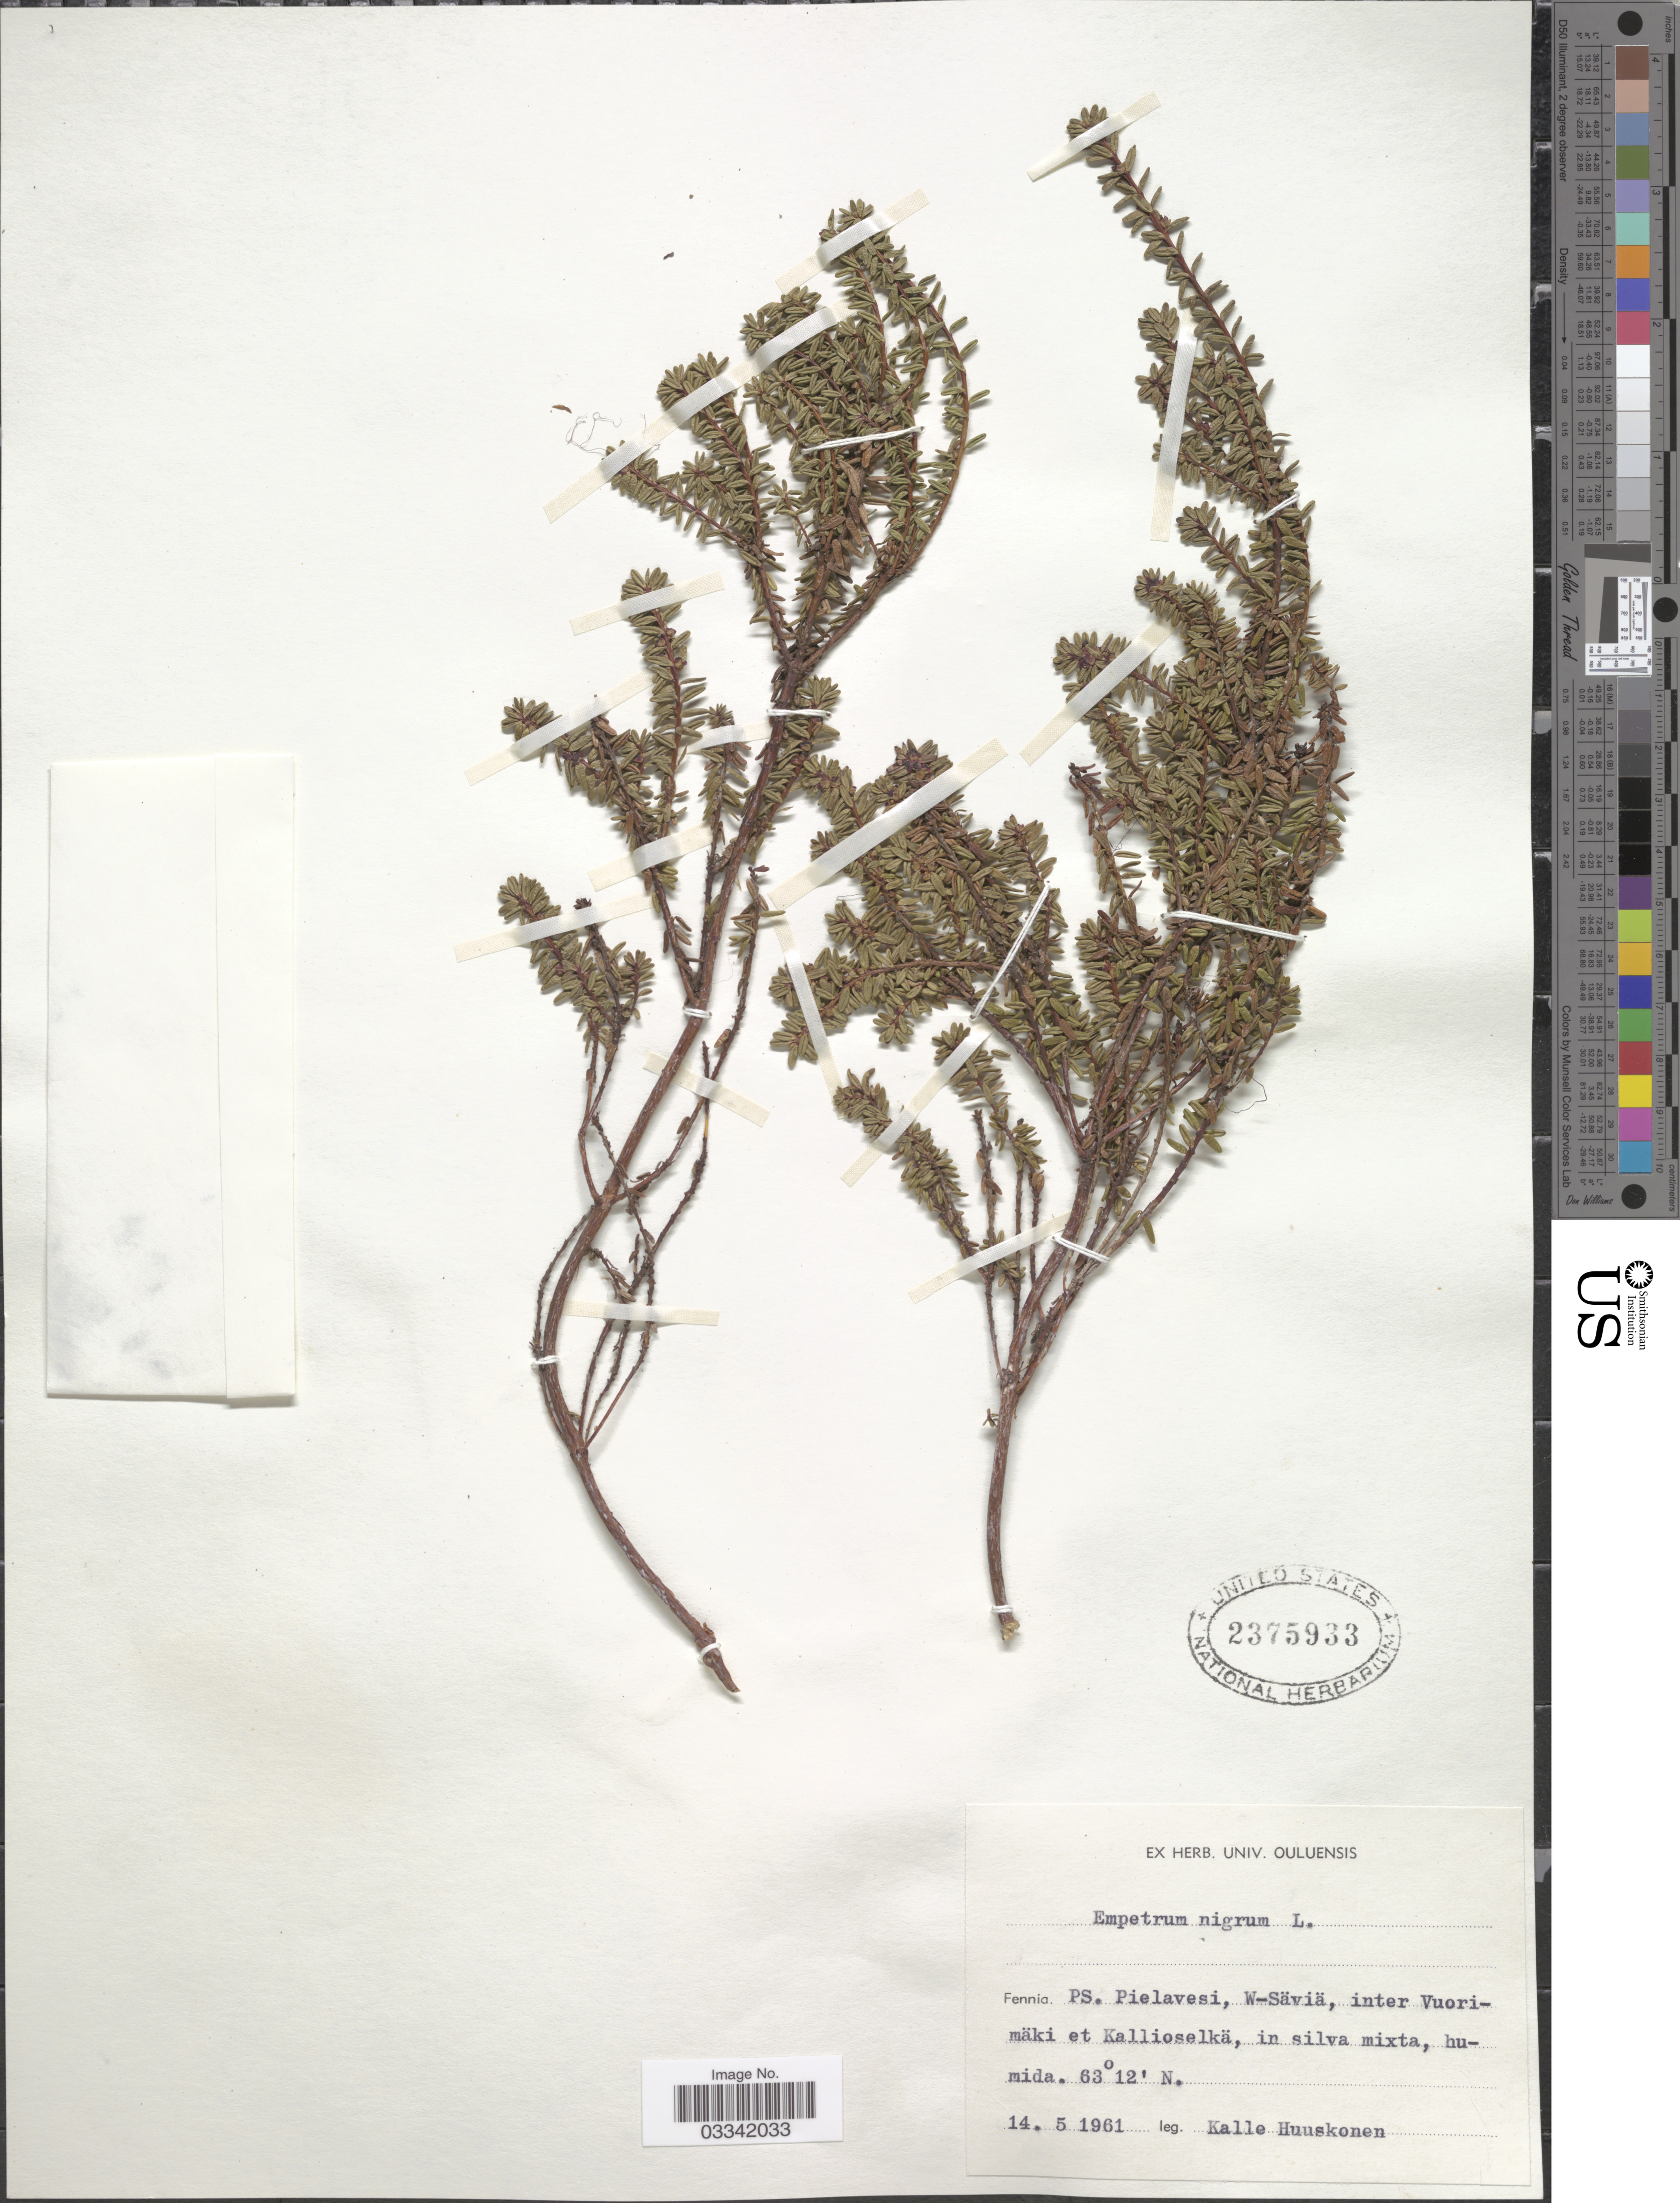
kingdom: Plantae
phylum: Tracheophyta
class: Magnoliopsida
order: Ericales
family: Ericaceae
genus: Empetrum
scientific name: Empetrum nigrum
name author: L.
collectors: K. Huuskonen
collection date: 1961-05-14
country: Finland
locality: Fennia. PS. Pielavesi, W-Säviä, inter Vuorimãki et Kallioselkä.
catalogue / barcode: US 2375933